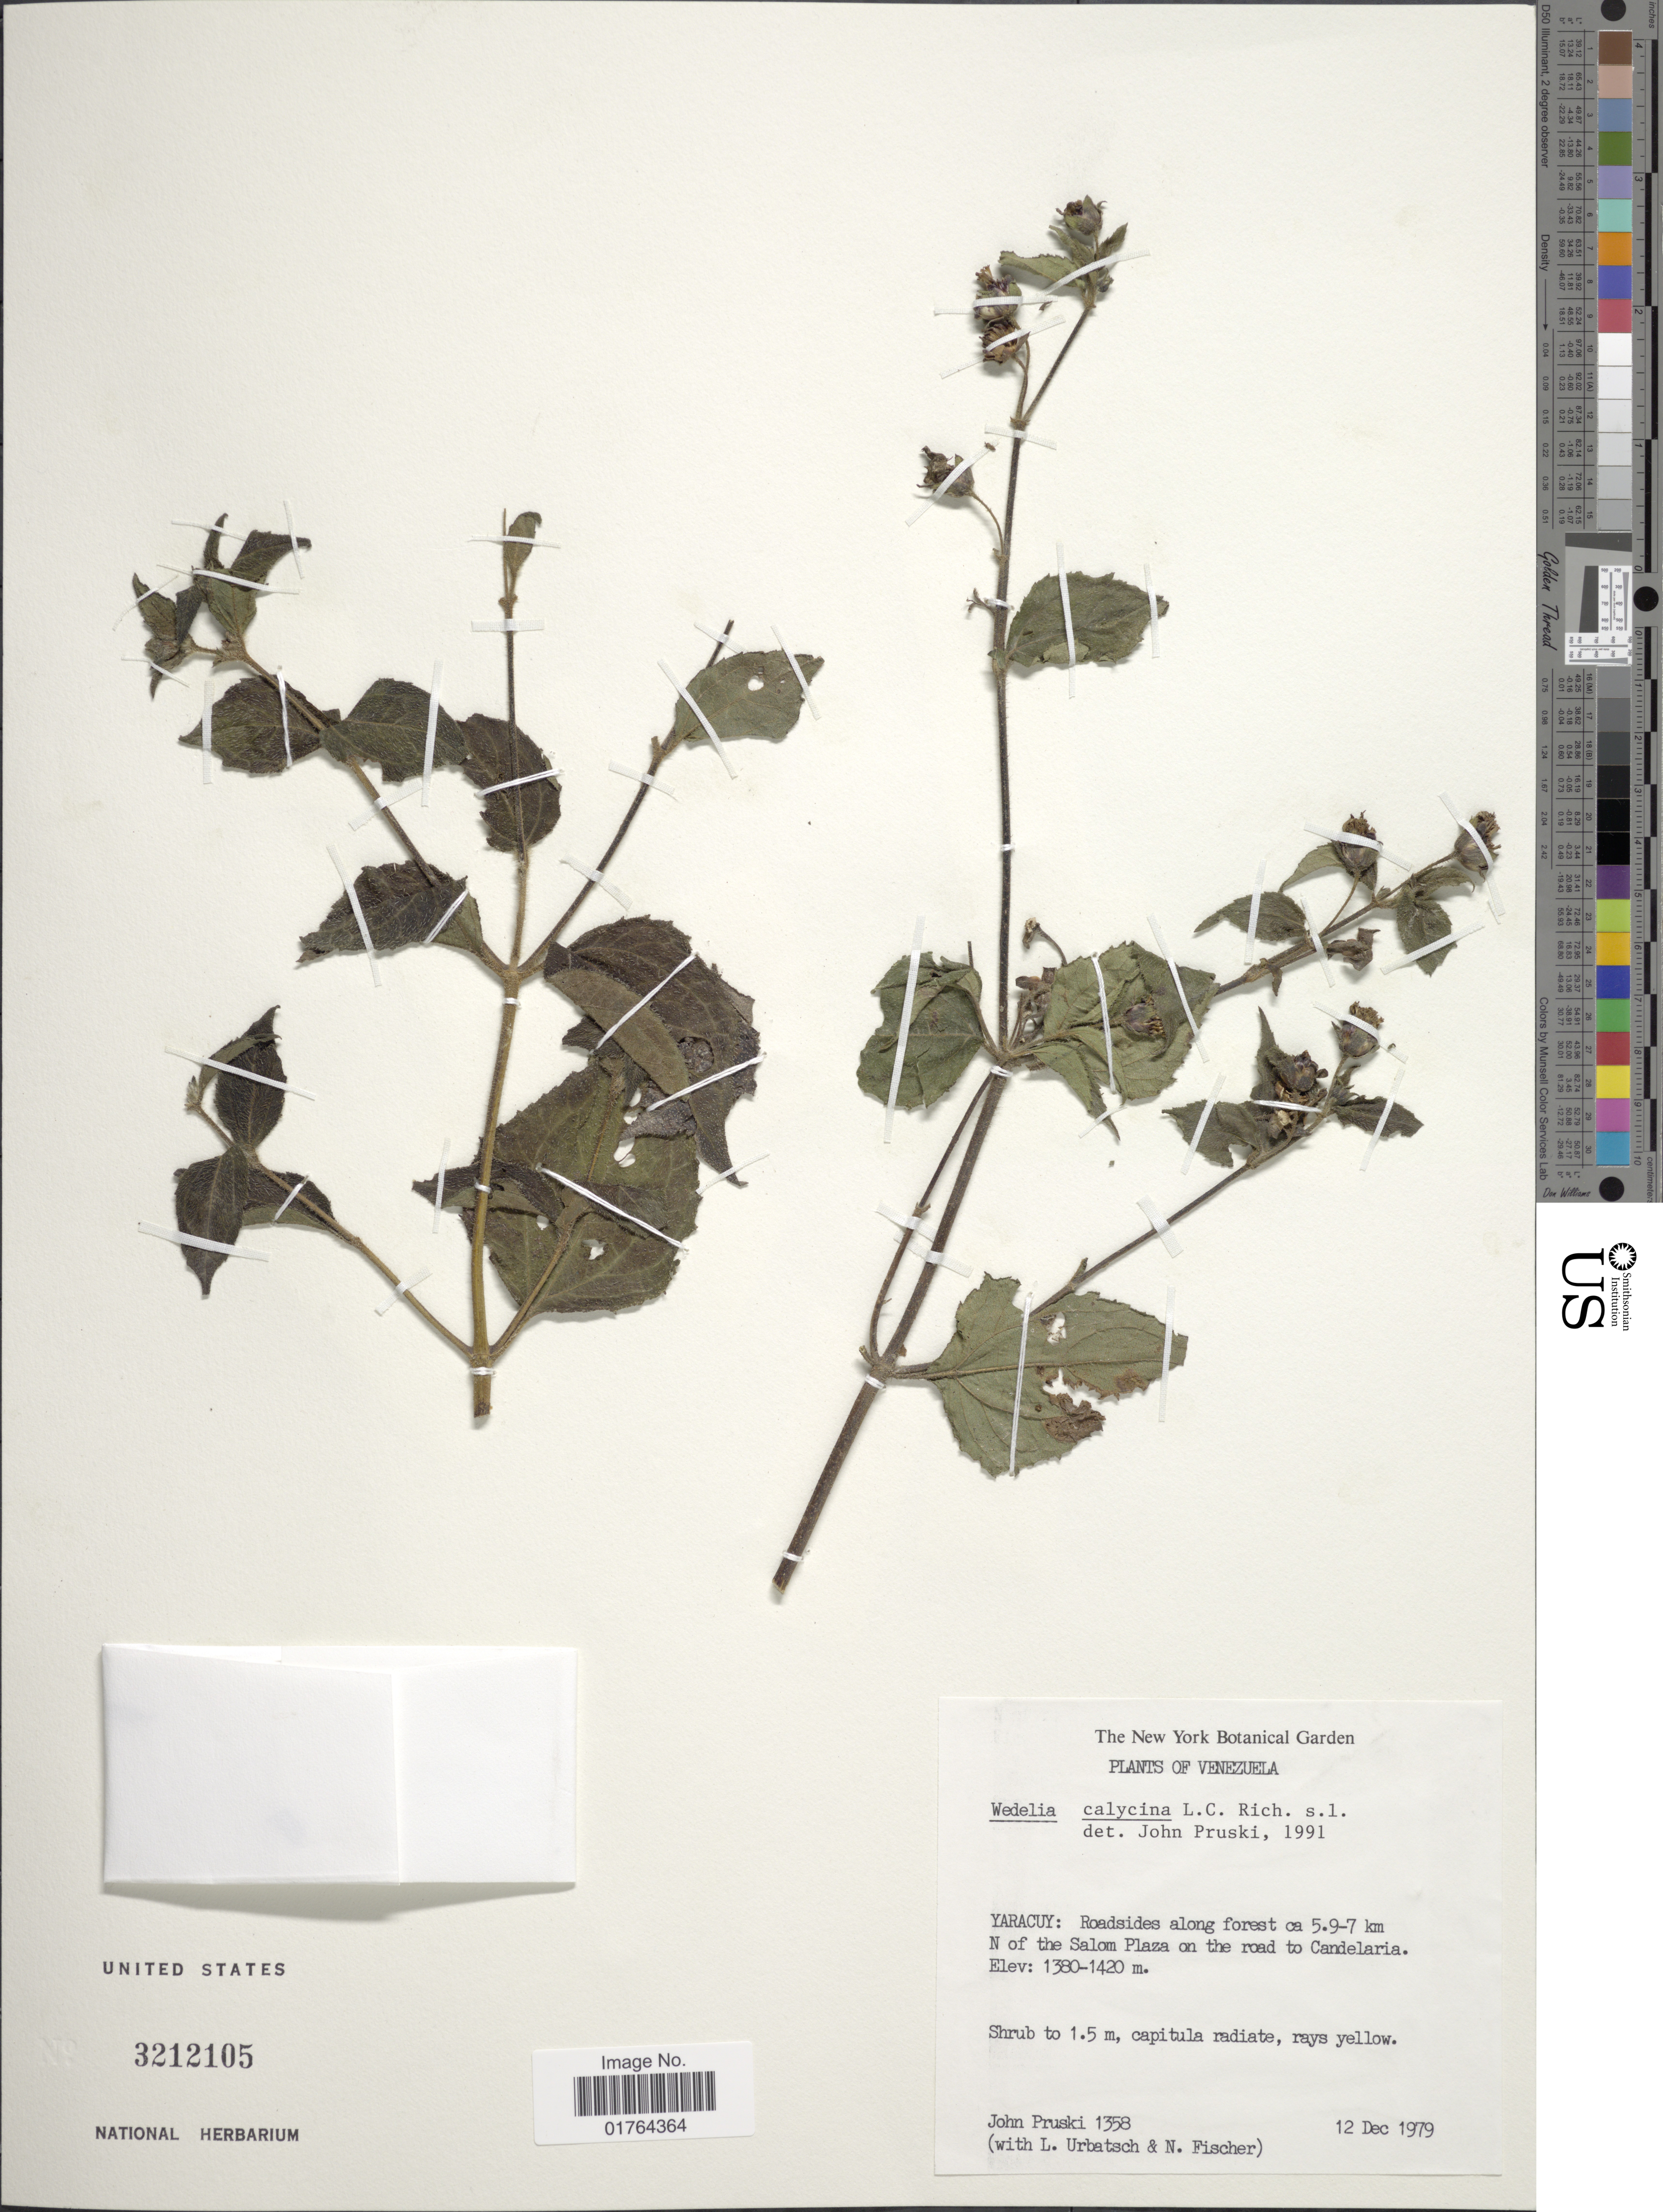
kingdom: Plantae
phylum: Tracheophyta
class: Magnoliopsida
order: Asterales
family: Asteraceae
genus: Wedelia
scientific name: Wedelia calycina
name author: Rich.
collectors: J. F. Pruski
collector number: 1358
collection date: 1979-12-12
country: Venezuela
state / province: Yaracuy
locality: Yaracuy: Roadsides along forest 5.9-7 km N of the salom Plaza on the road to Candelaria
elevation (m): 1380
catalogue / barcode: US 3212105